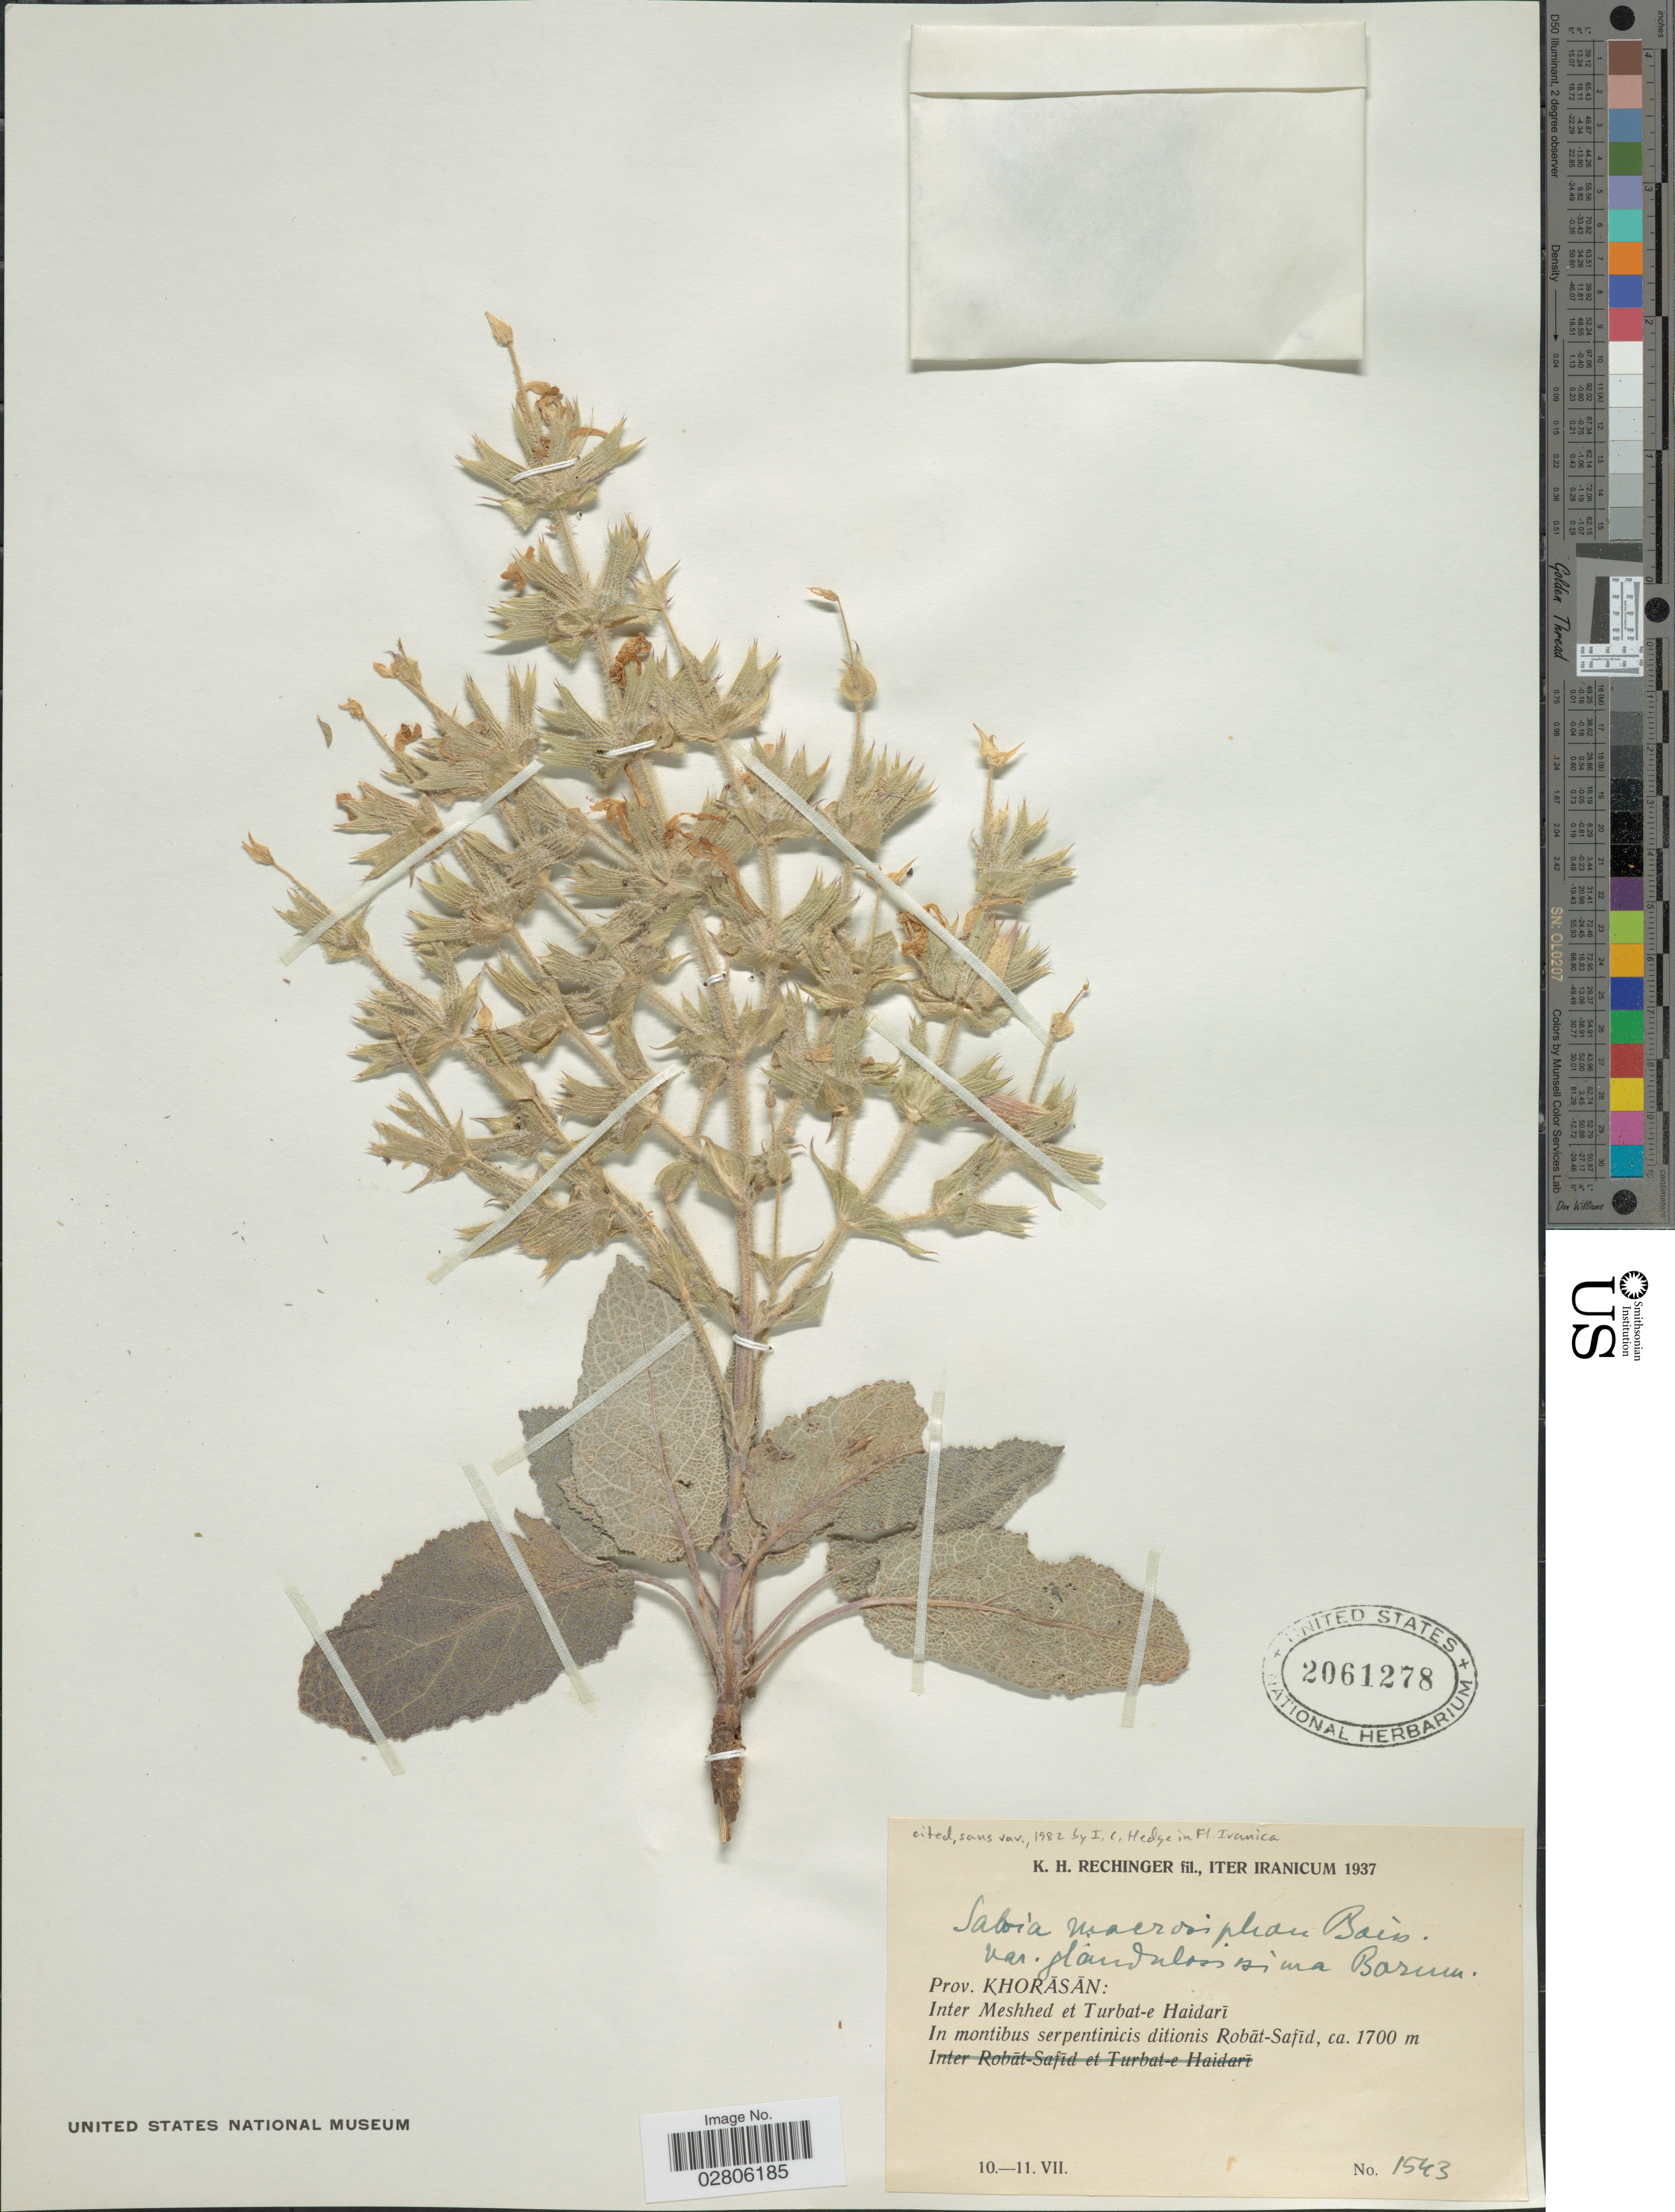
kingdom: Plantae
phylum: Tracheophyta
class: Magnoliopsida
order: Lamiales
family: Lamiaceae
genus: Salvia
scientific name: Salvia macrosiphon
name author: Boiss.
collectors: K. H. Rechinger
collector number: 1543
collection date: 1937-07-10/1937-07-11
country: Iran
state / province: Khorasan [obsolete]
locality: Prov. Khorasan, Inter Meshhed et Turbad-e Haidari, In montibus serpentinicis ditionis Robat-Safid.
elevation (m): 1700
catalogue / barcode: US 2061278